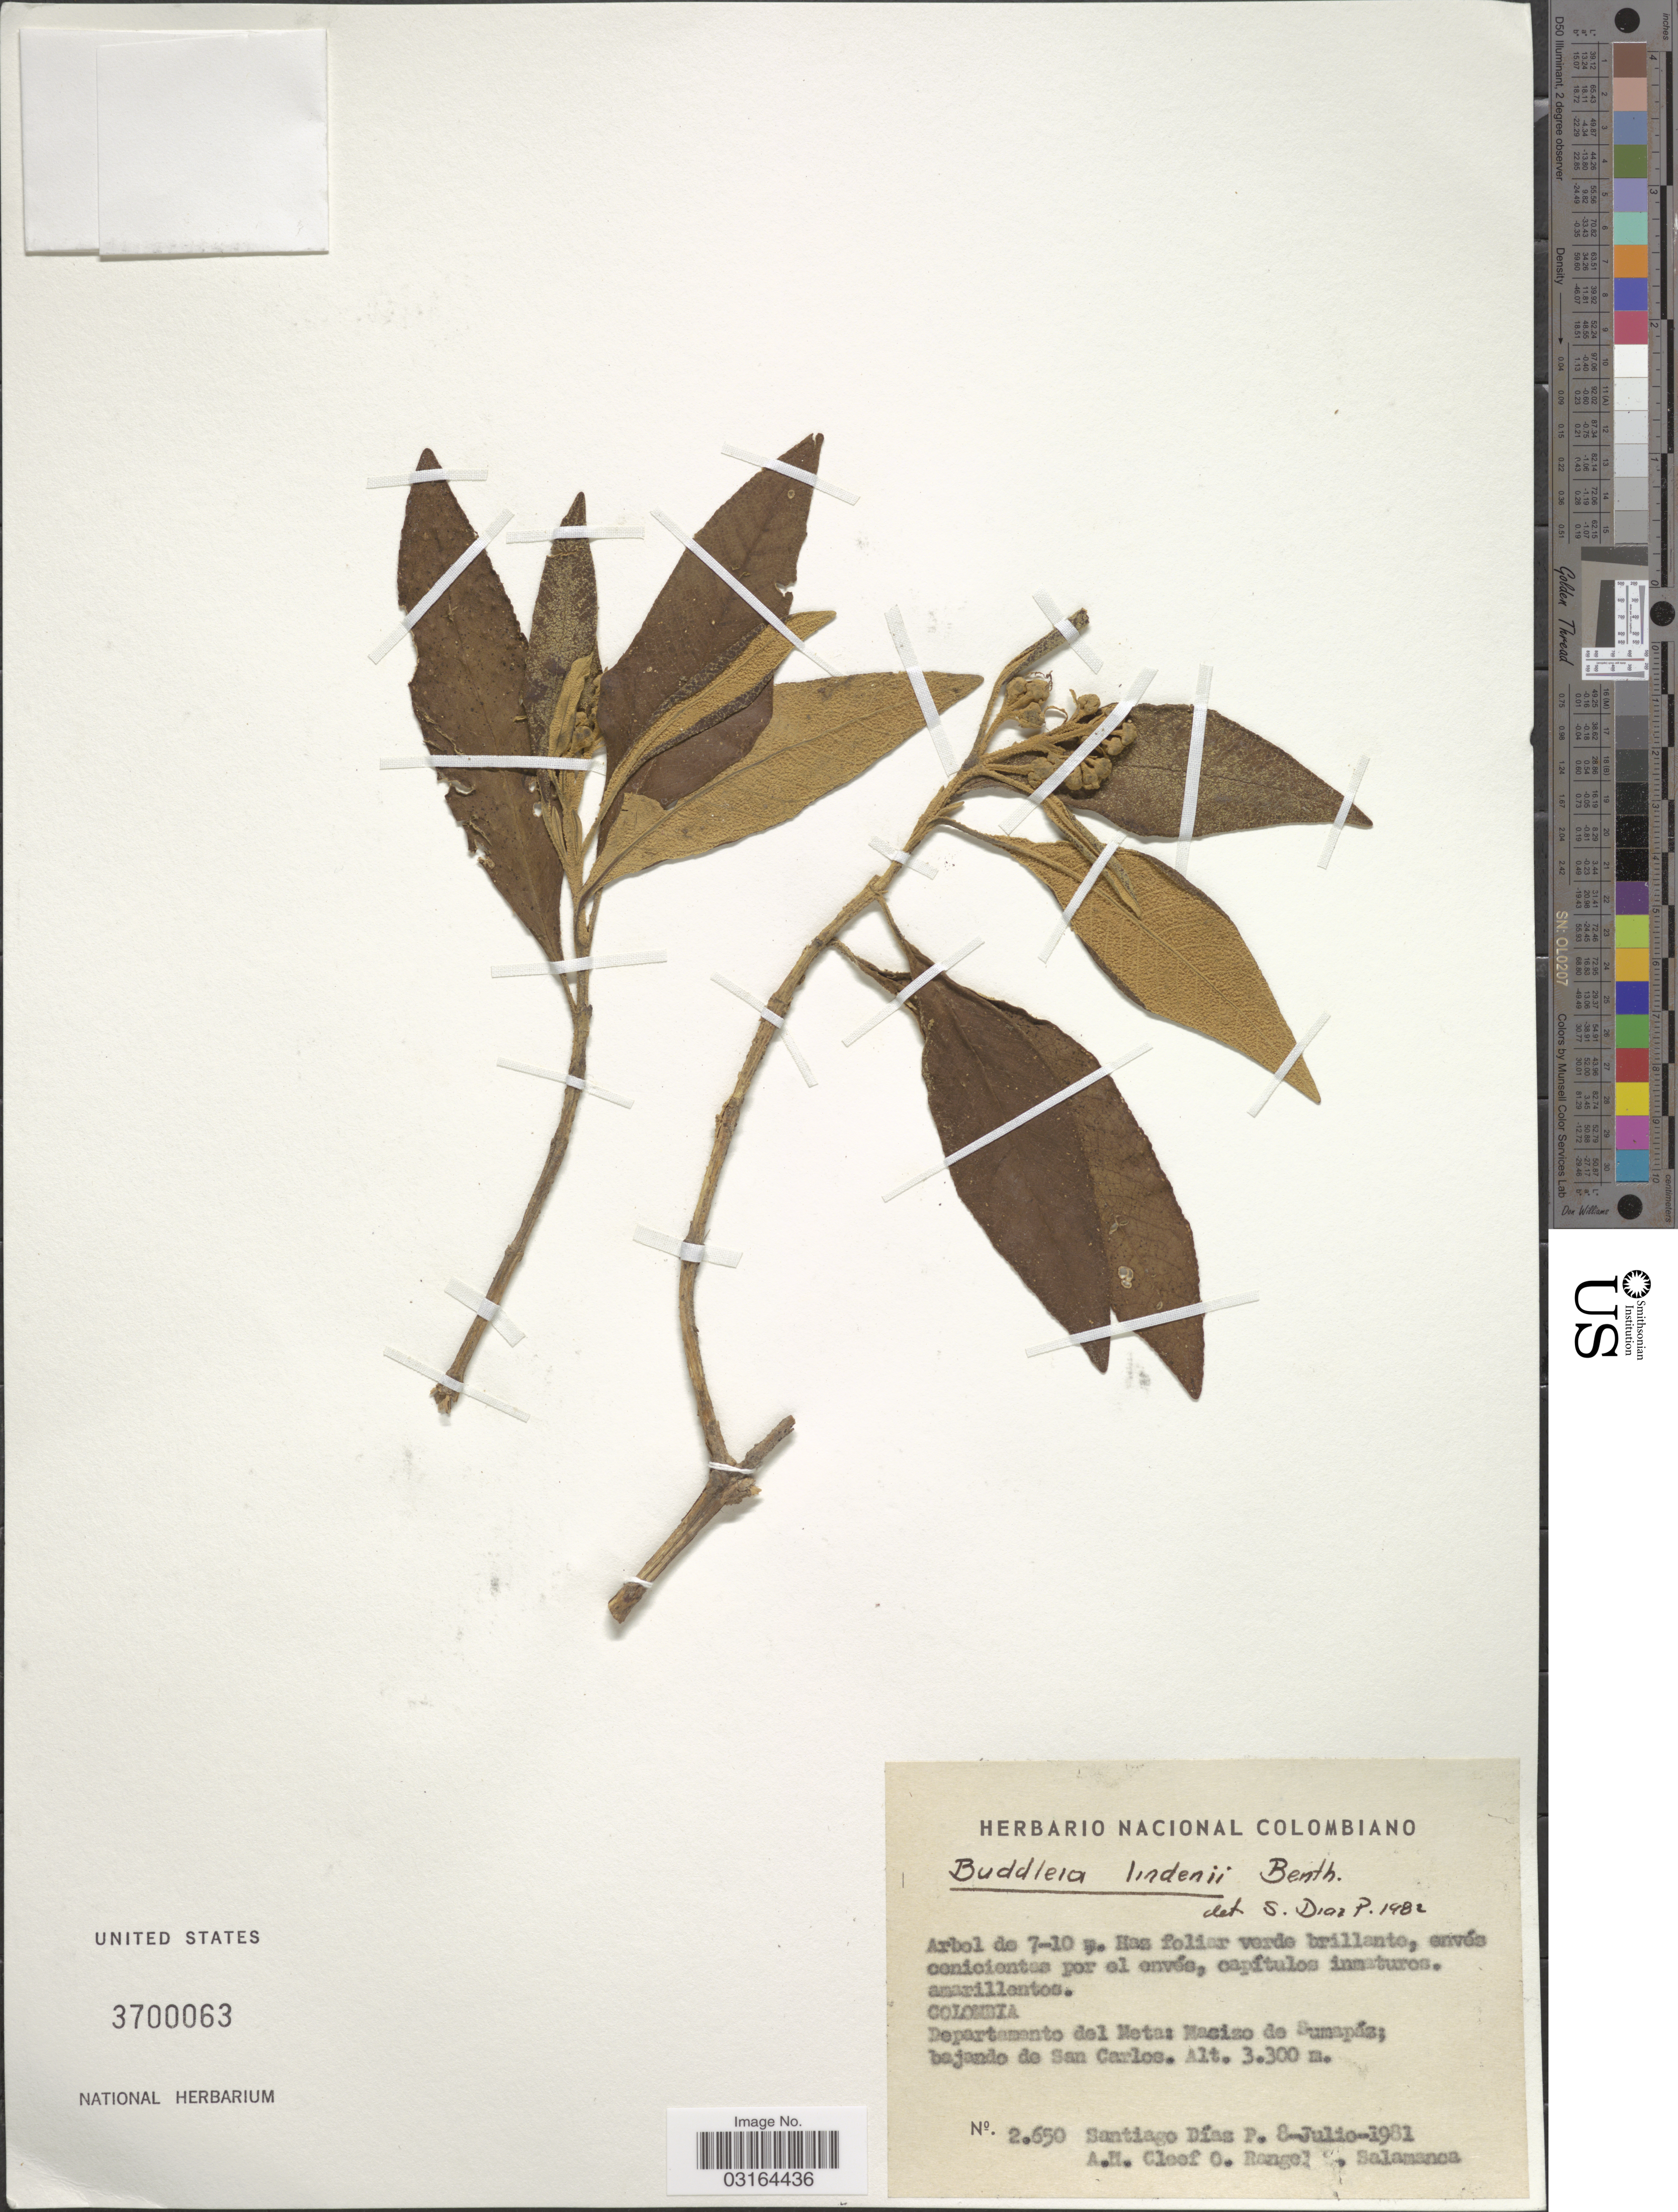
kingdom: Plantae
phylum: Tracheophyta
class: Magnoliopsida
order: Lamiales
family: Scrophulariaceae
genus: Buddleja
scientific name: Buddleja lindenii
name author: Benth. in DC.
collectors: S. Dias, A. M. Cleef, O. Rangel & S. Salamanca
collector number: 2650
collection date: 1981-07-08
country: Colombia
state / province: Meta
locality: Departamento del Meta: Macizo de Sumapáz' bajando de San Carlos.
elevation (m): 3300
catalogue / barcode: US 3700063